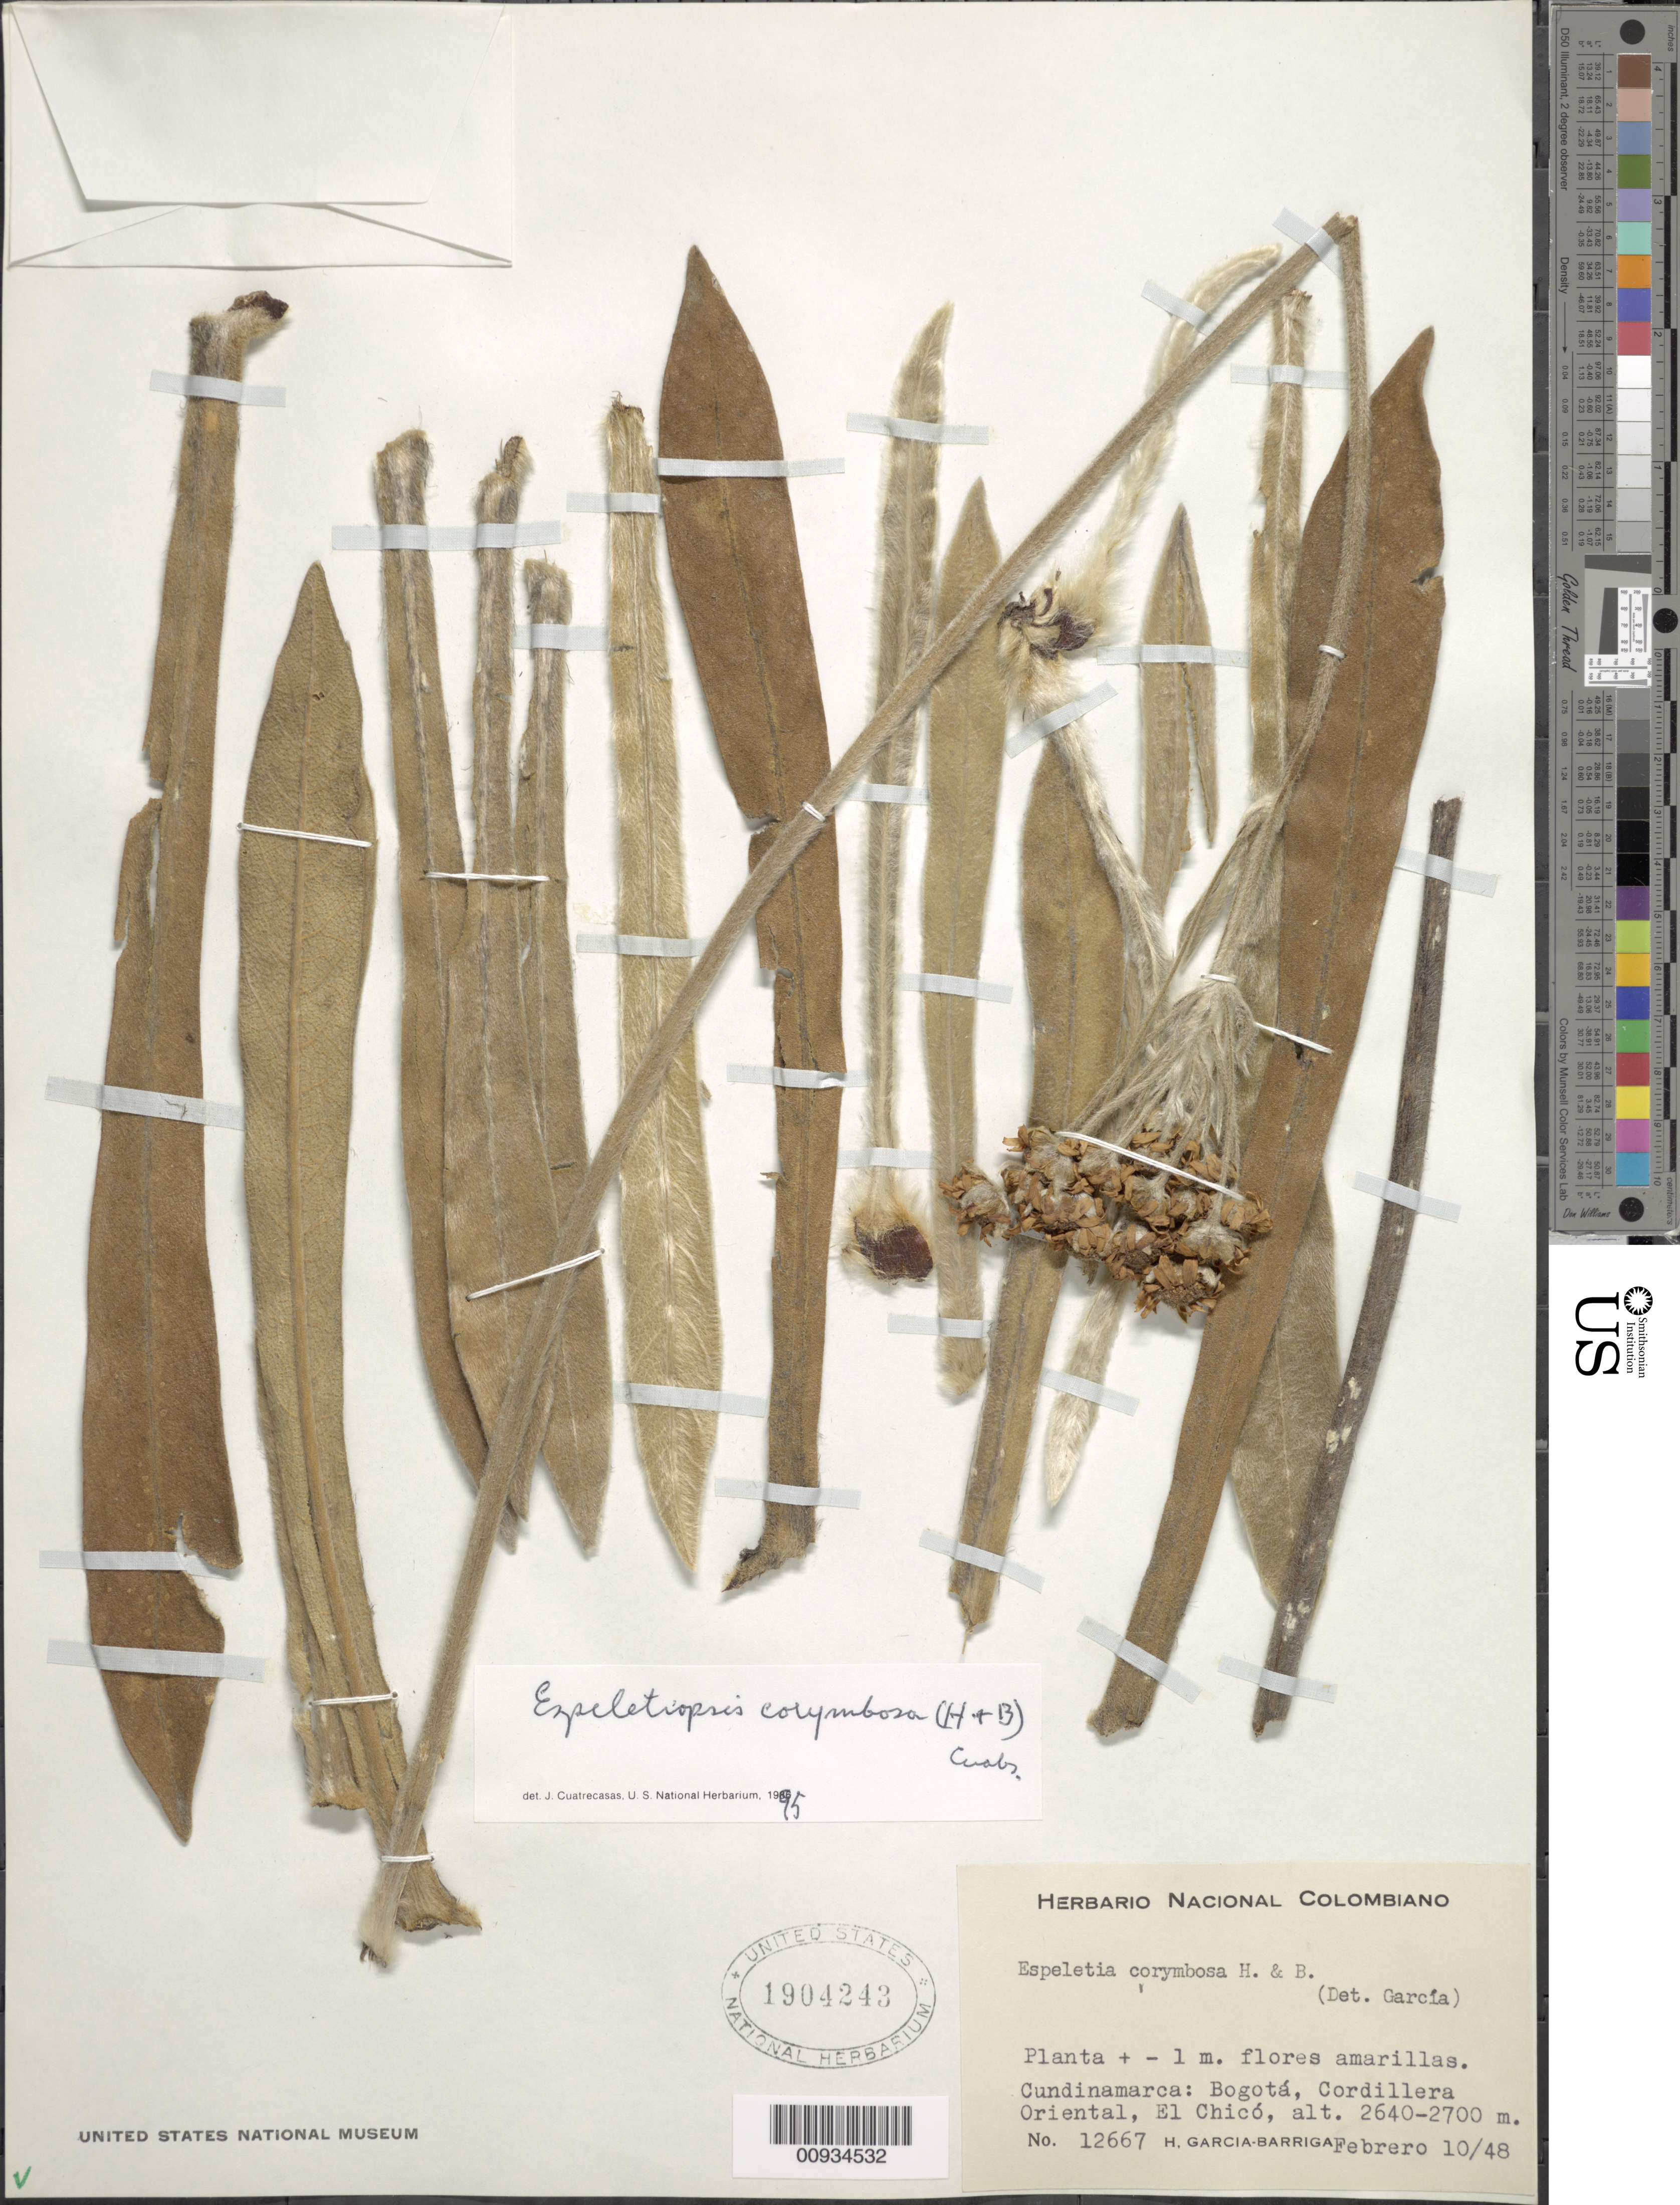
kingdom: Plantae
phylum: Tracheophyta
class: Magnoliopsida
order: Asterales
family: Asteraceae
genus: Espeletiopsis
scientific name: Espeletiopsis corymbosa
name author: (Humb. & Bonpl.) Cuatrec.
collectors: H. García Barriga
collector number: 12667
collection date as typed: Transcribed d/m/y: 10/2/48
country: Colombia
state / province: Cundinamarca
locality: Cundinamarca: Bogota, Cordillera Oriental, El Chico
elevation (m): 2640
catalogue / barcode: US 1904243